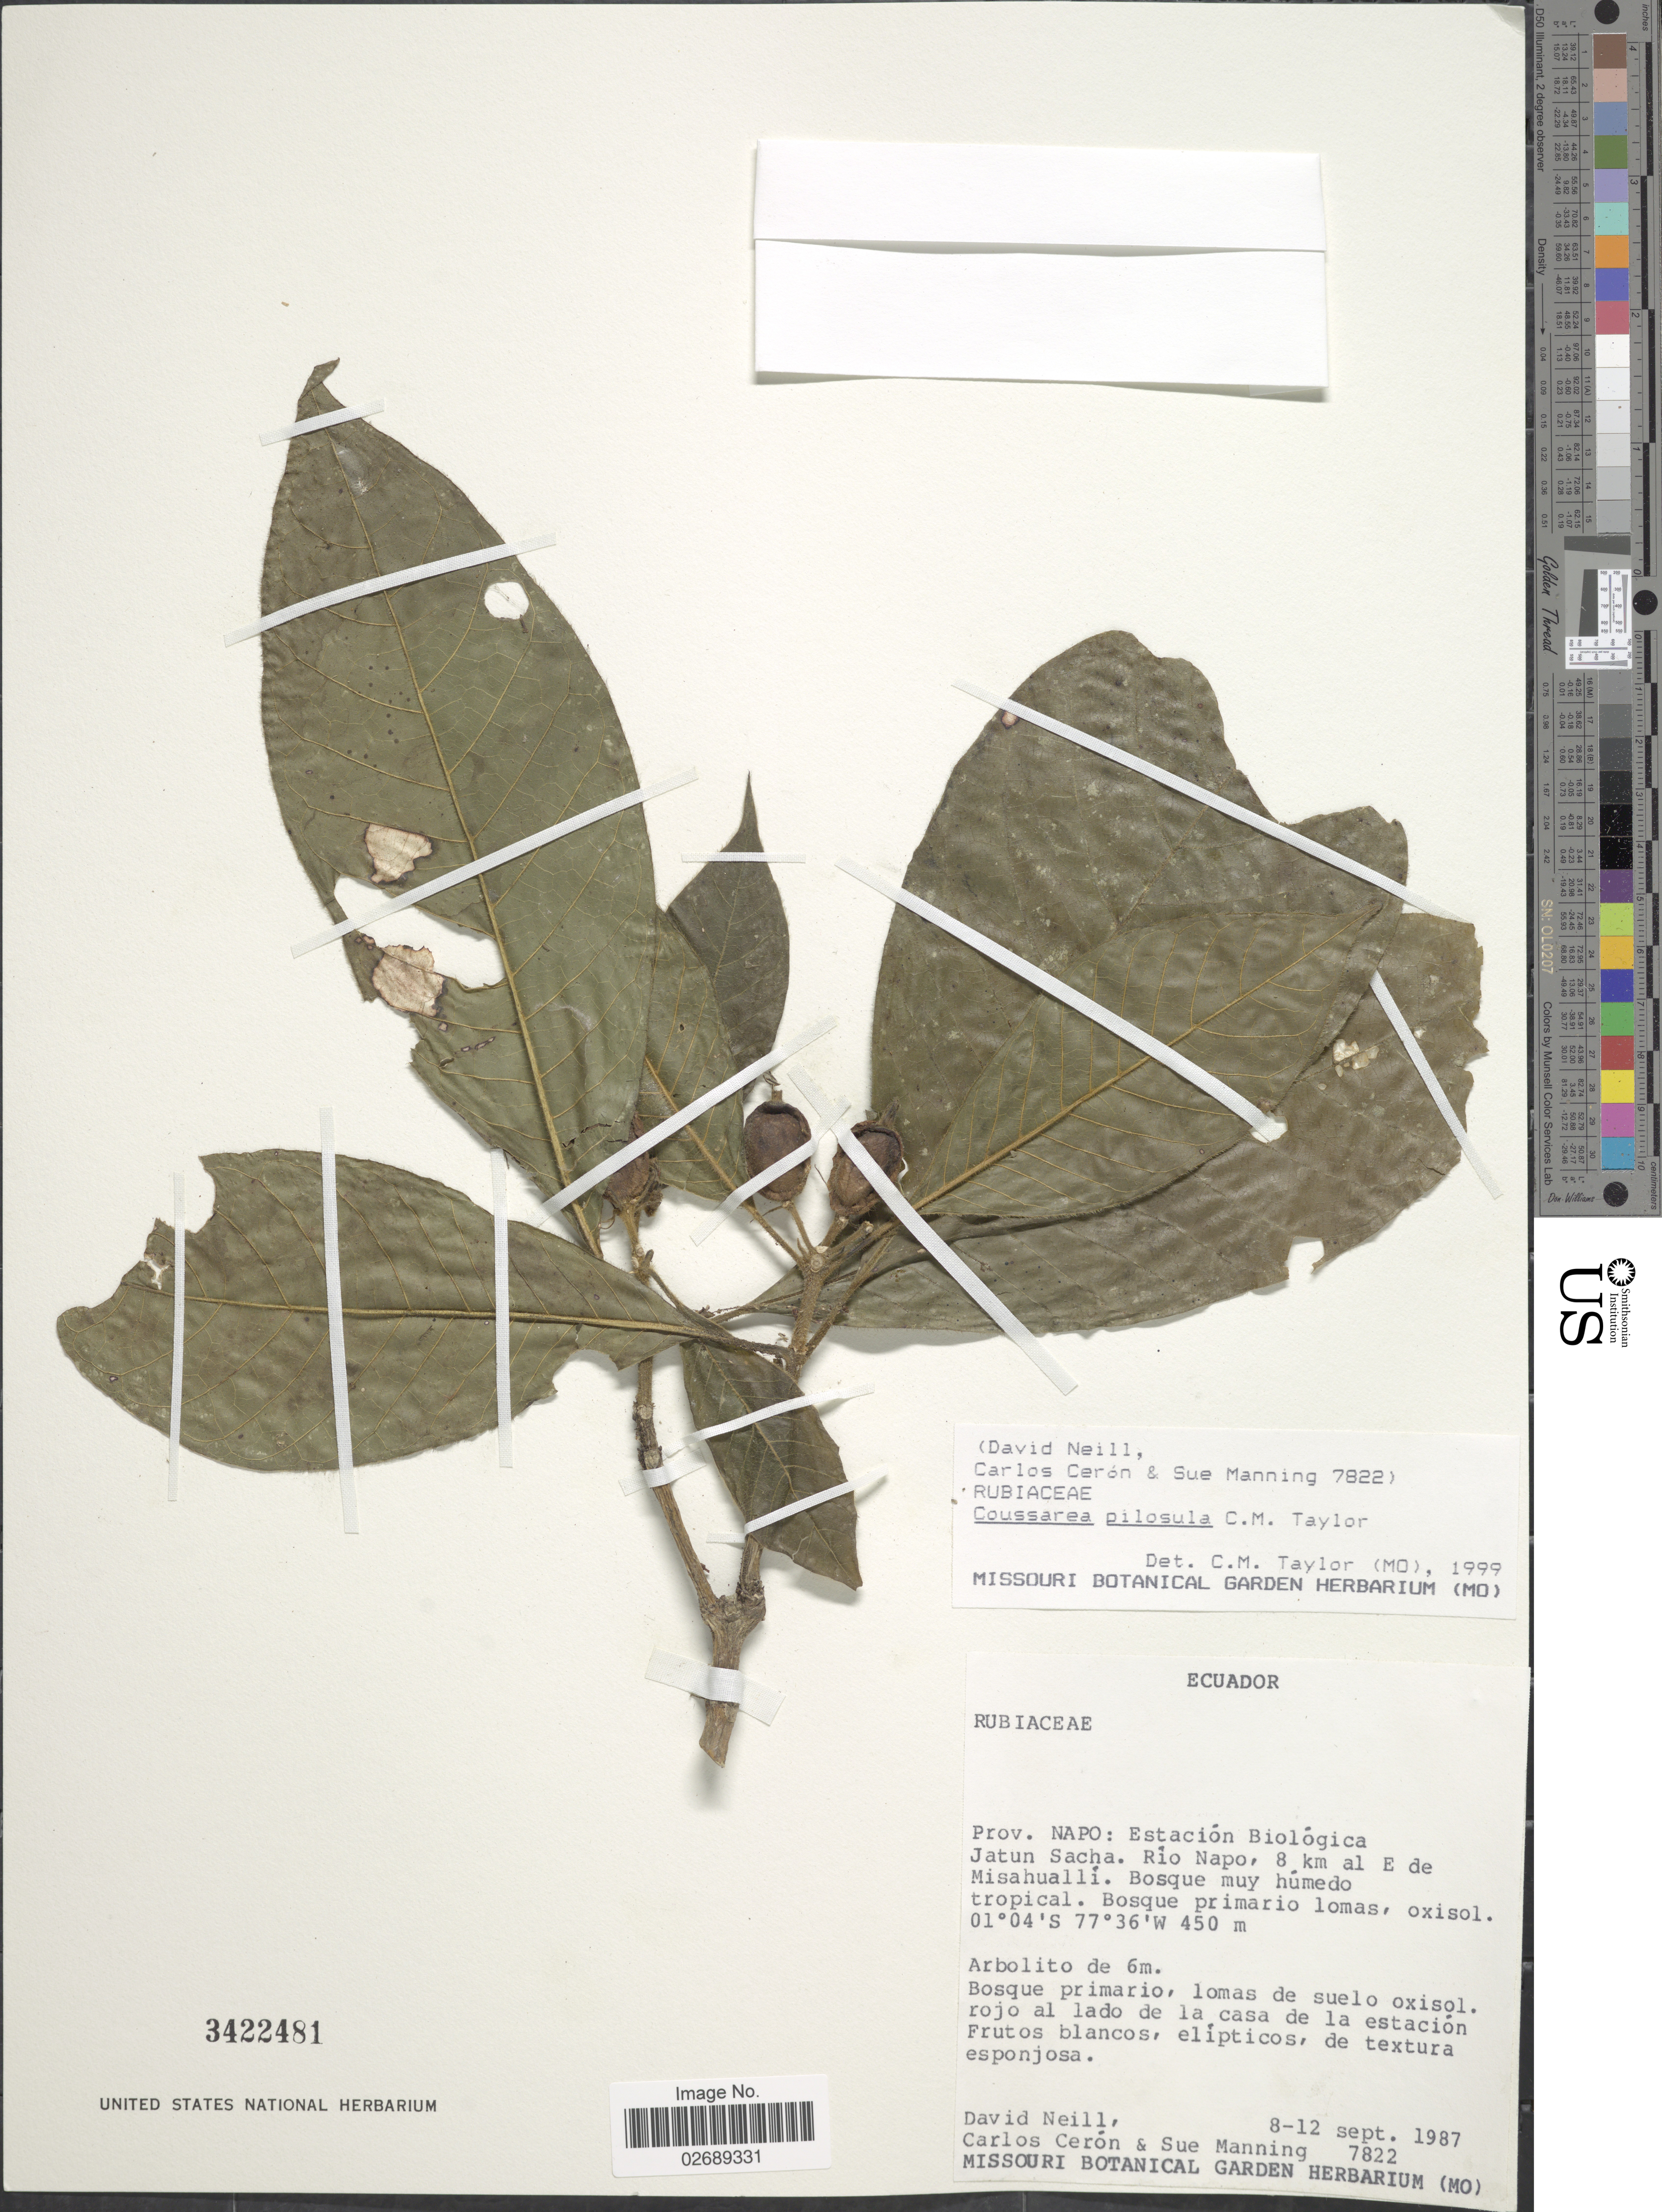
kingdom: Plantae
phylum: Tracheophyta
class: Magnoliopsida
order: Gentianales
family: Rubiaceae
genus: Coussarea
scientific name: Coussarea pilosula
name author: C.M. Taylor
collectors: D. Neill, C. E. Cerón M. & S. Manning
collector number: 7822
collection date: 1987-09-08/1987-09-12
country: Ecuador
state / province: Napo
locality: Estacion Biologica Jatun Sacha. Rio Napa, 8 km al E de Misahualli. Bosque muy humedo Tropical.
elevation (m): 450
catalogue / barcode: US 3422481